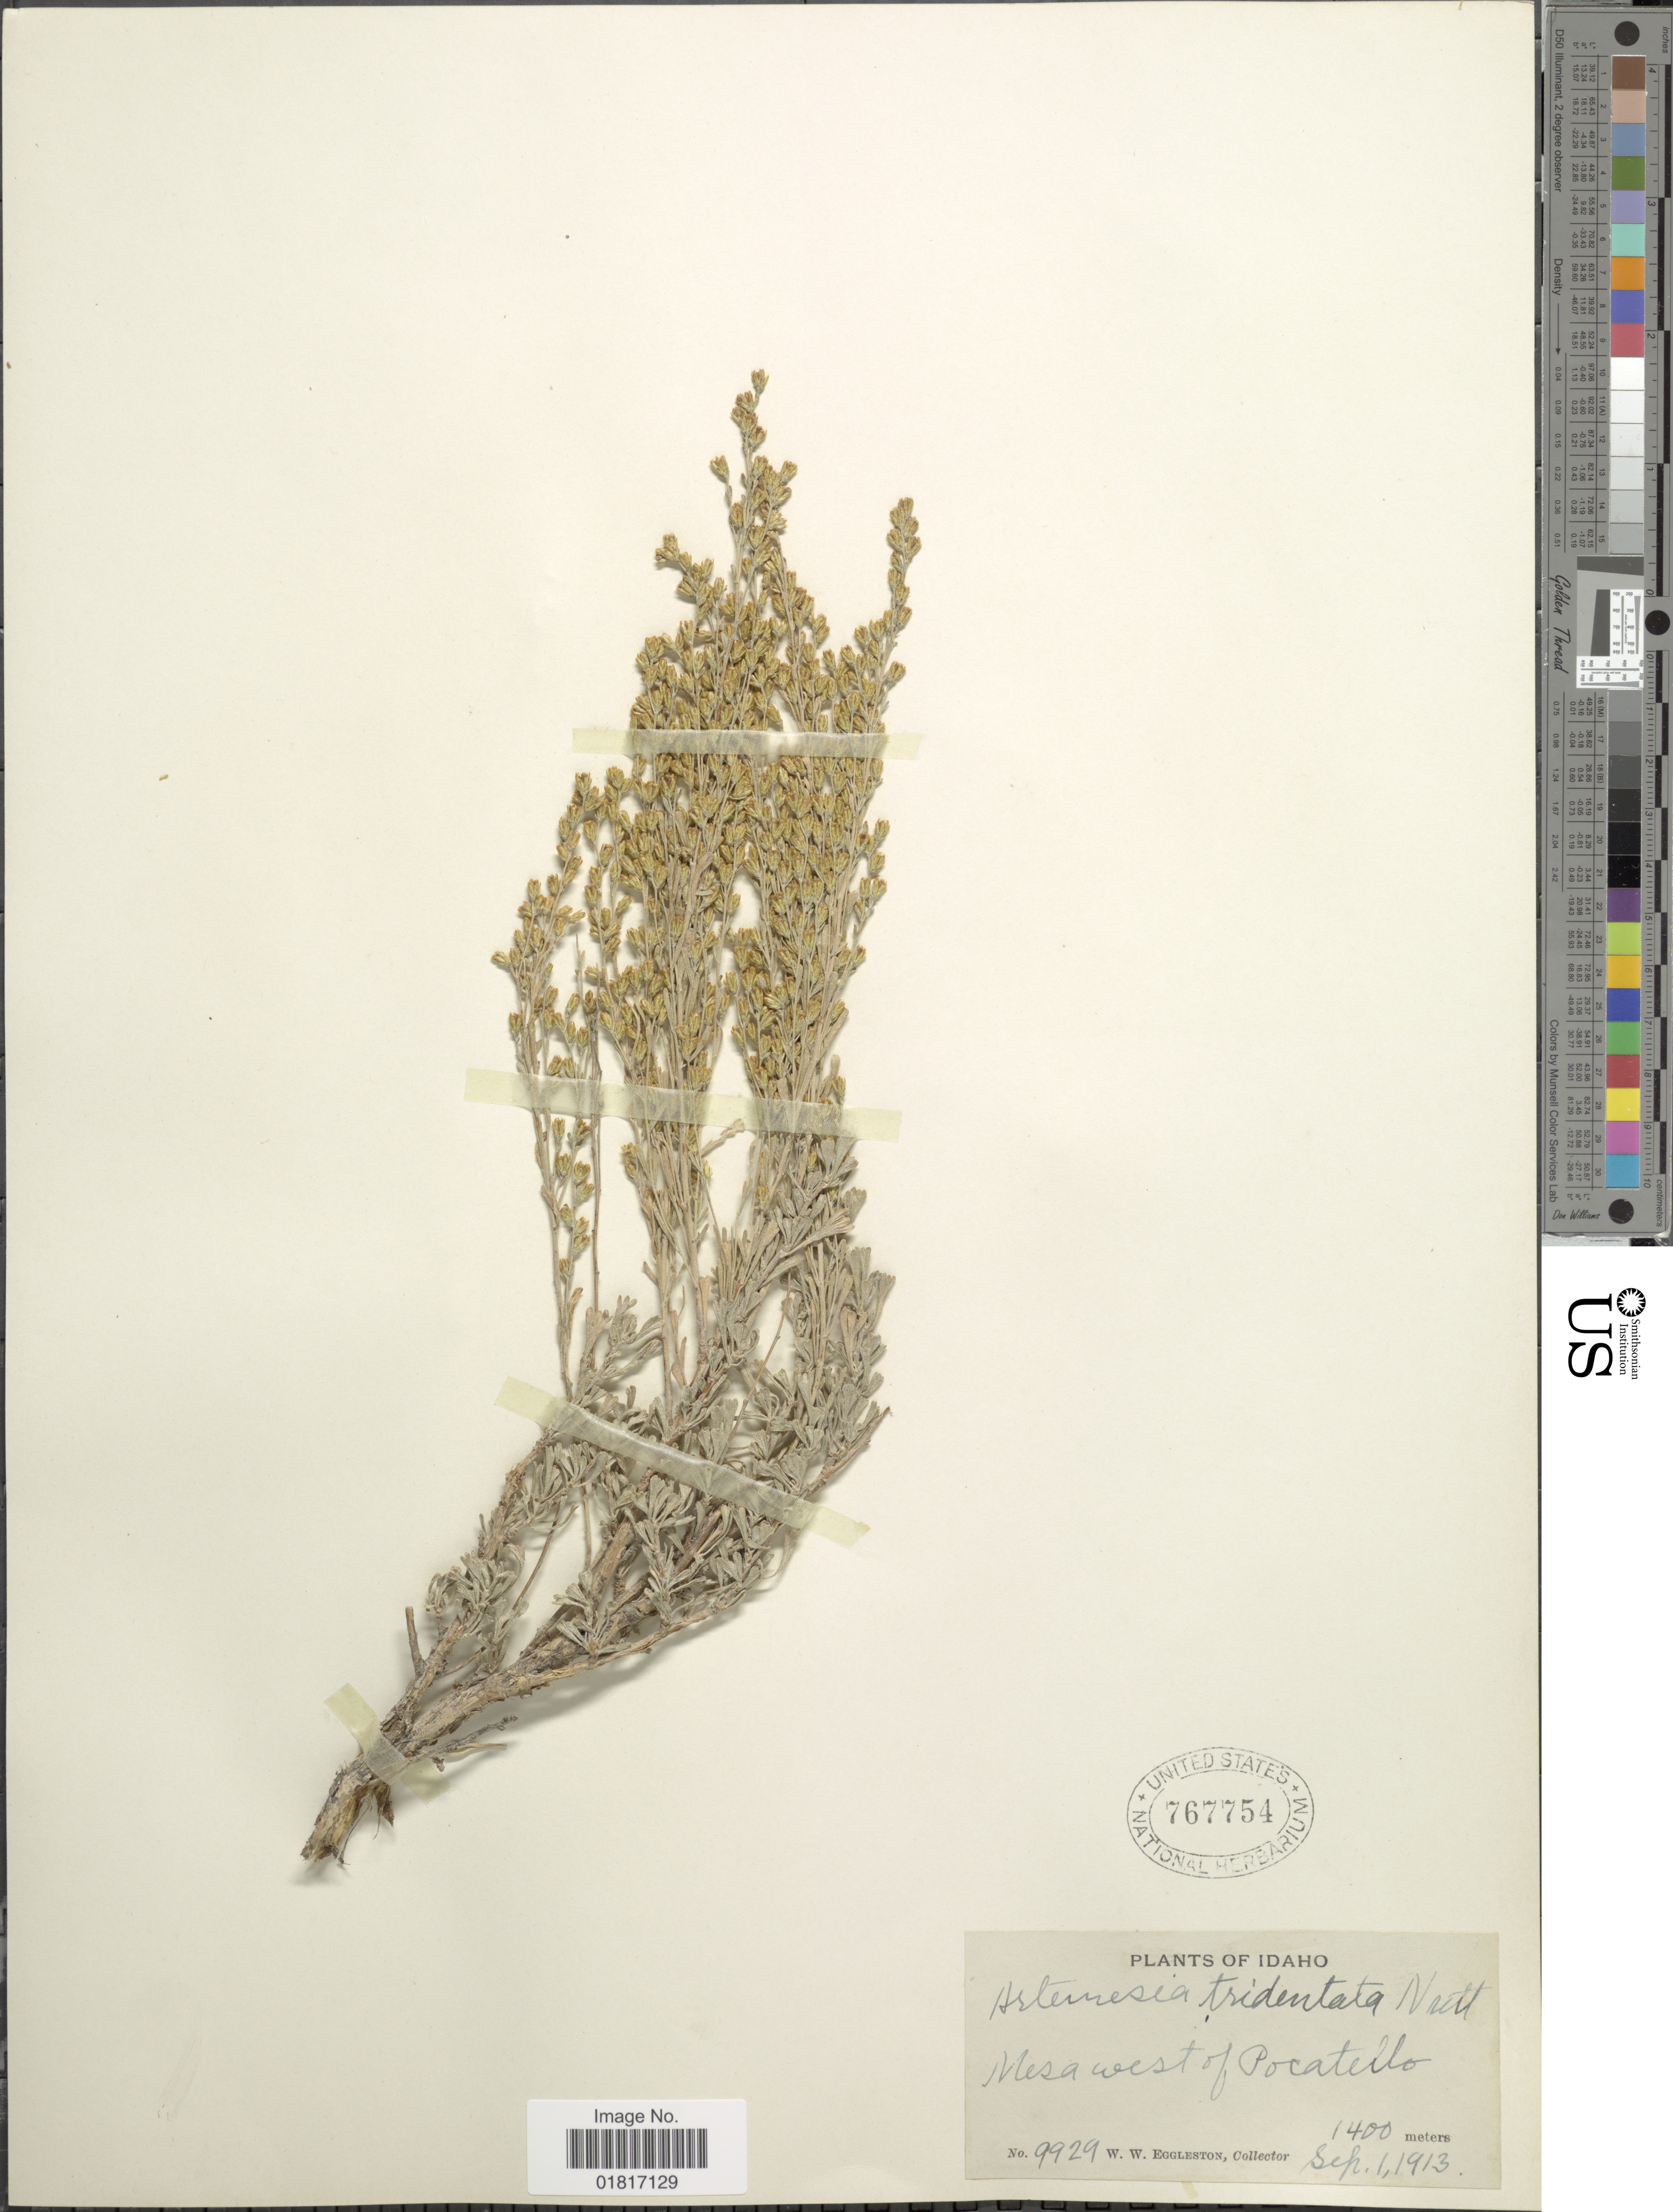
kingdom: Plantae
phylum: Tracheophyta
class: Magnoliopsida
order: Asterales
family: Asteraceae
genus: Artemisia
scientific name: Artemisia tridentata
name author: Nutt.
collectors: W. W. Eggleston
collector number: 9929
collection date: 1913-09-01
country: United States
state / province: Idaho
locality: Mesa west of Pocatello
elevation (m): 1400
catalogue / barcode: US 767754